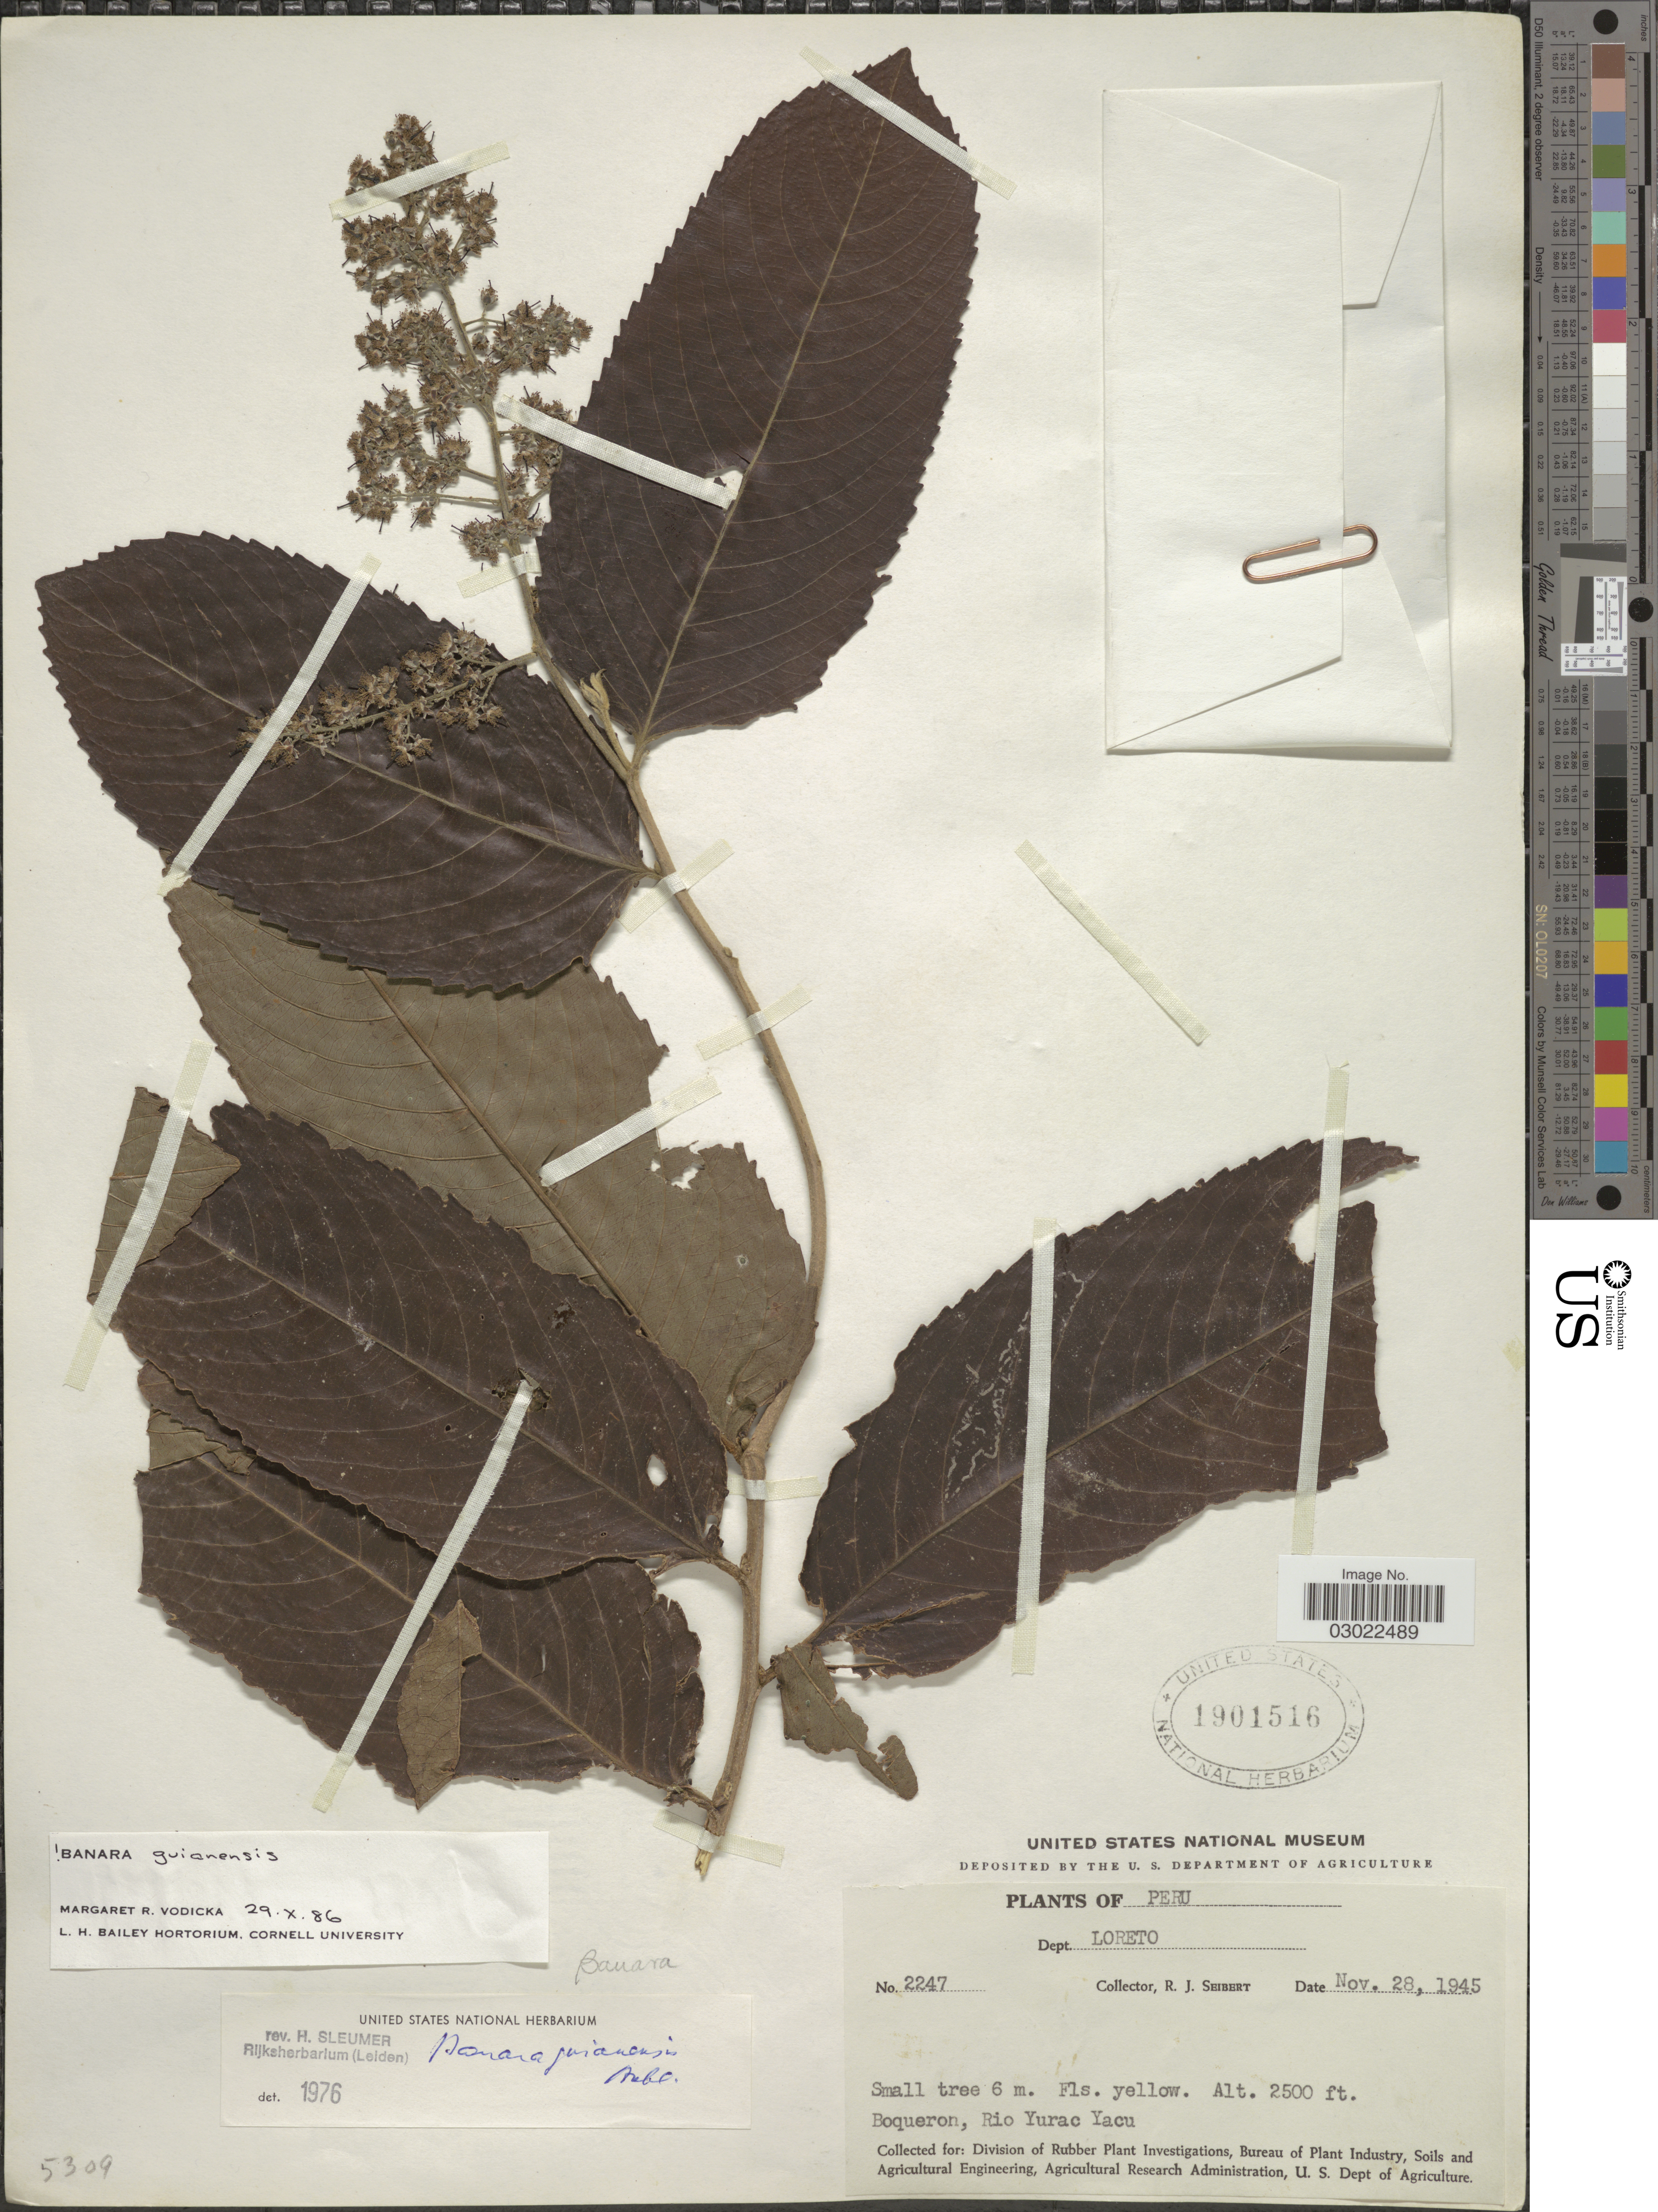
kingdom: Plantae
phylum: Tracheophyta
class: Magnoliopsida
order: Malpighiales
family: Salicaceae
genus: Banara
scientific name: Banara guianensis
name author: Aubl.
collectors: R. J. Seibert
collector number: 2247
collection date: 1945-11-28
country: Peru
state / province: Loreto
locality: Dept. Loreto. Boqueron, Rio Yurac Yacu.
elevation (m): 762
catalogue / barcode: US 1901516